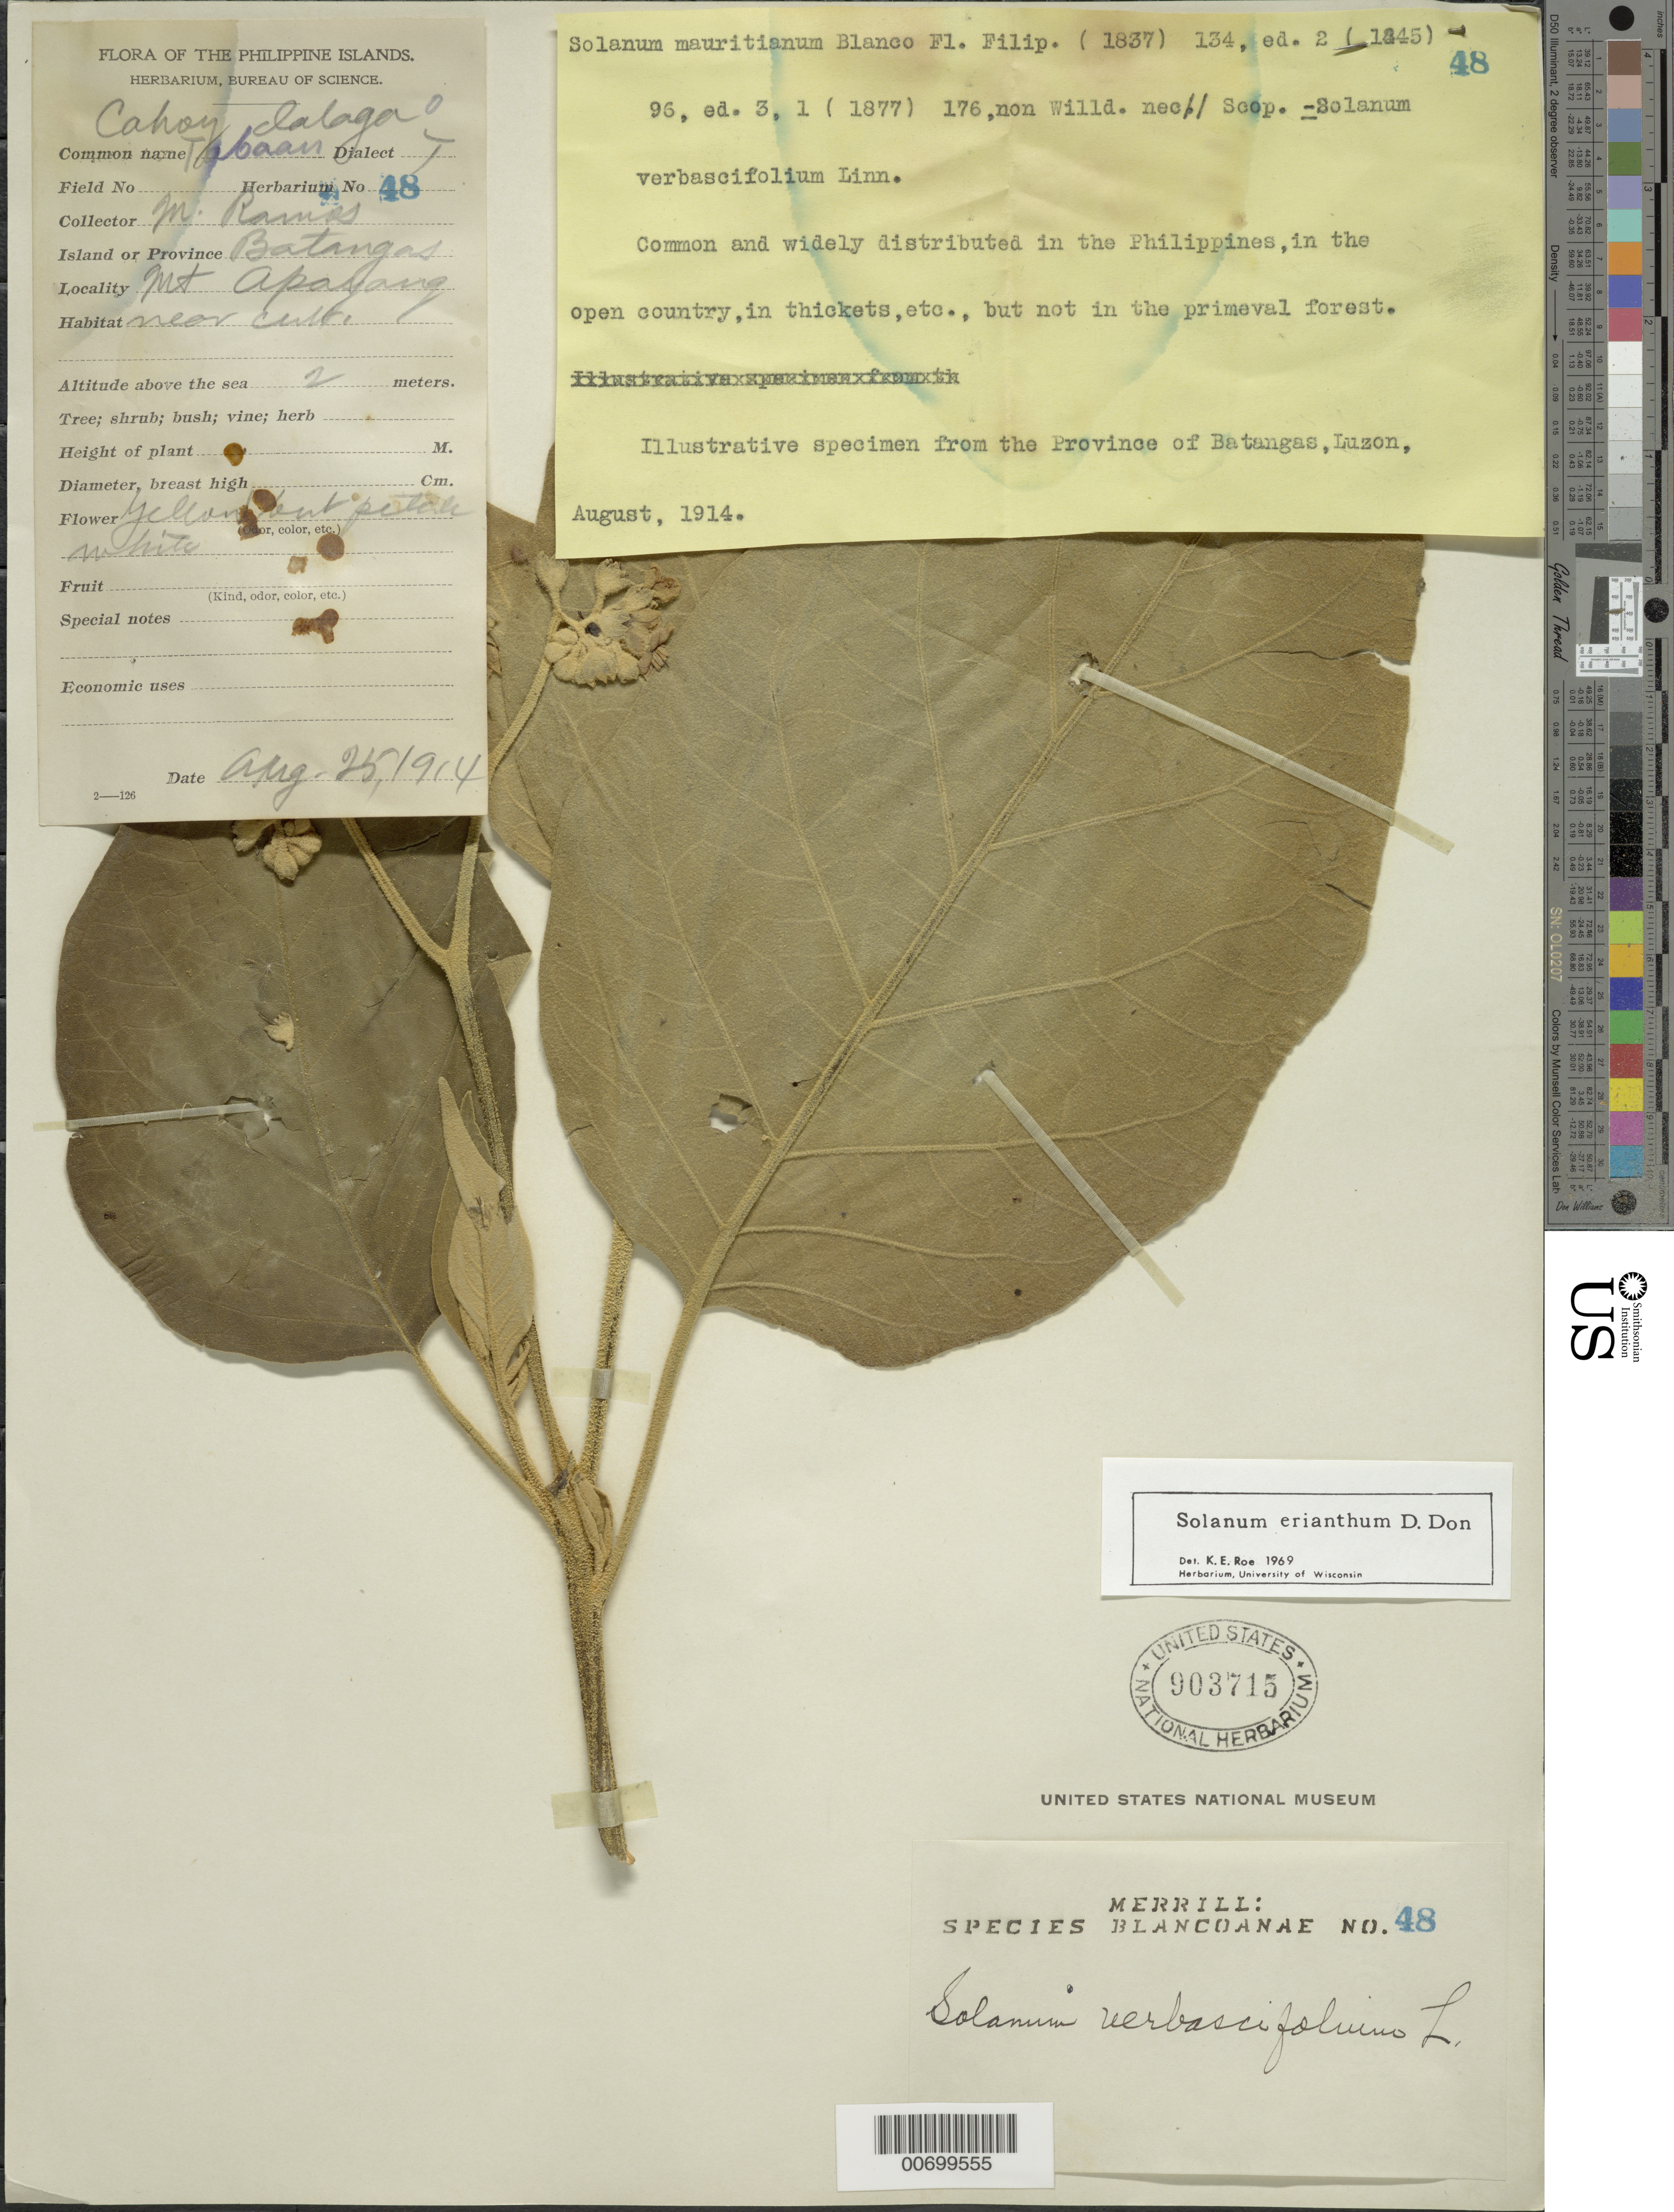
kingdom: Plantae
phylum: Tracheophyta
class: Magnoliopsida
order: Solanales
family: Solanaceae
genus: Solanum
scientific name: Solanum erianthum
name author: D. Don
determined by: Roe, K. E.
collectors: M. Ramos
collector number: Sp. Blancoan. 0048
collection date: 1914-08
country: Philippines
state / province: Calabarzon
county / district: Batangas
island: Luzon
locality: Mt. Apayang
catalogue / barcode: US 903715